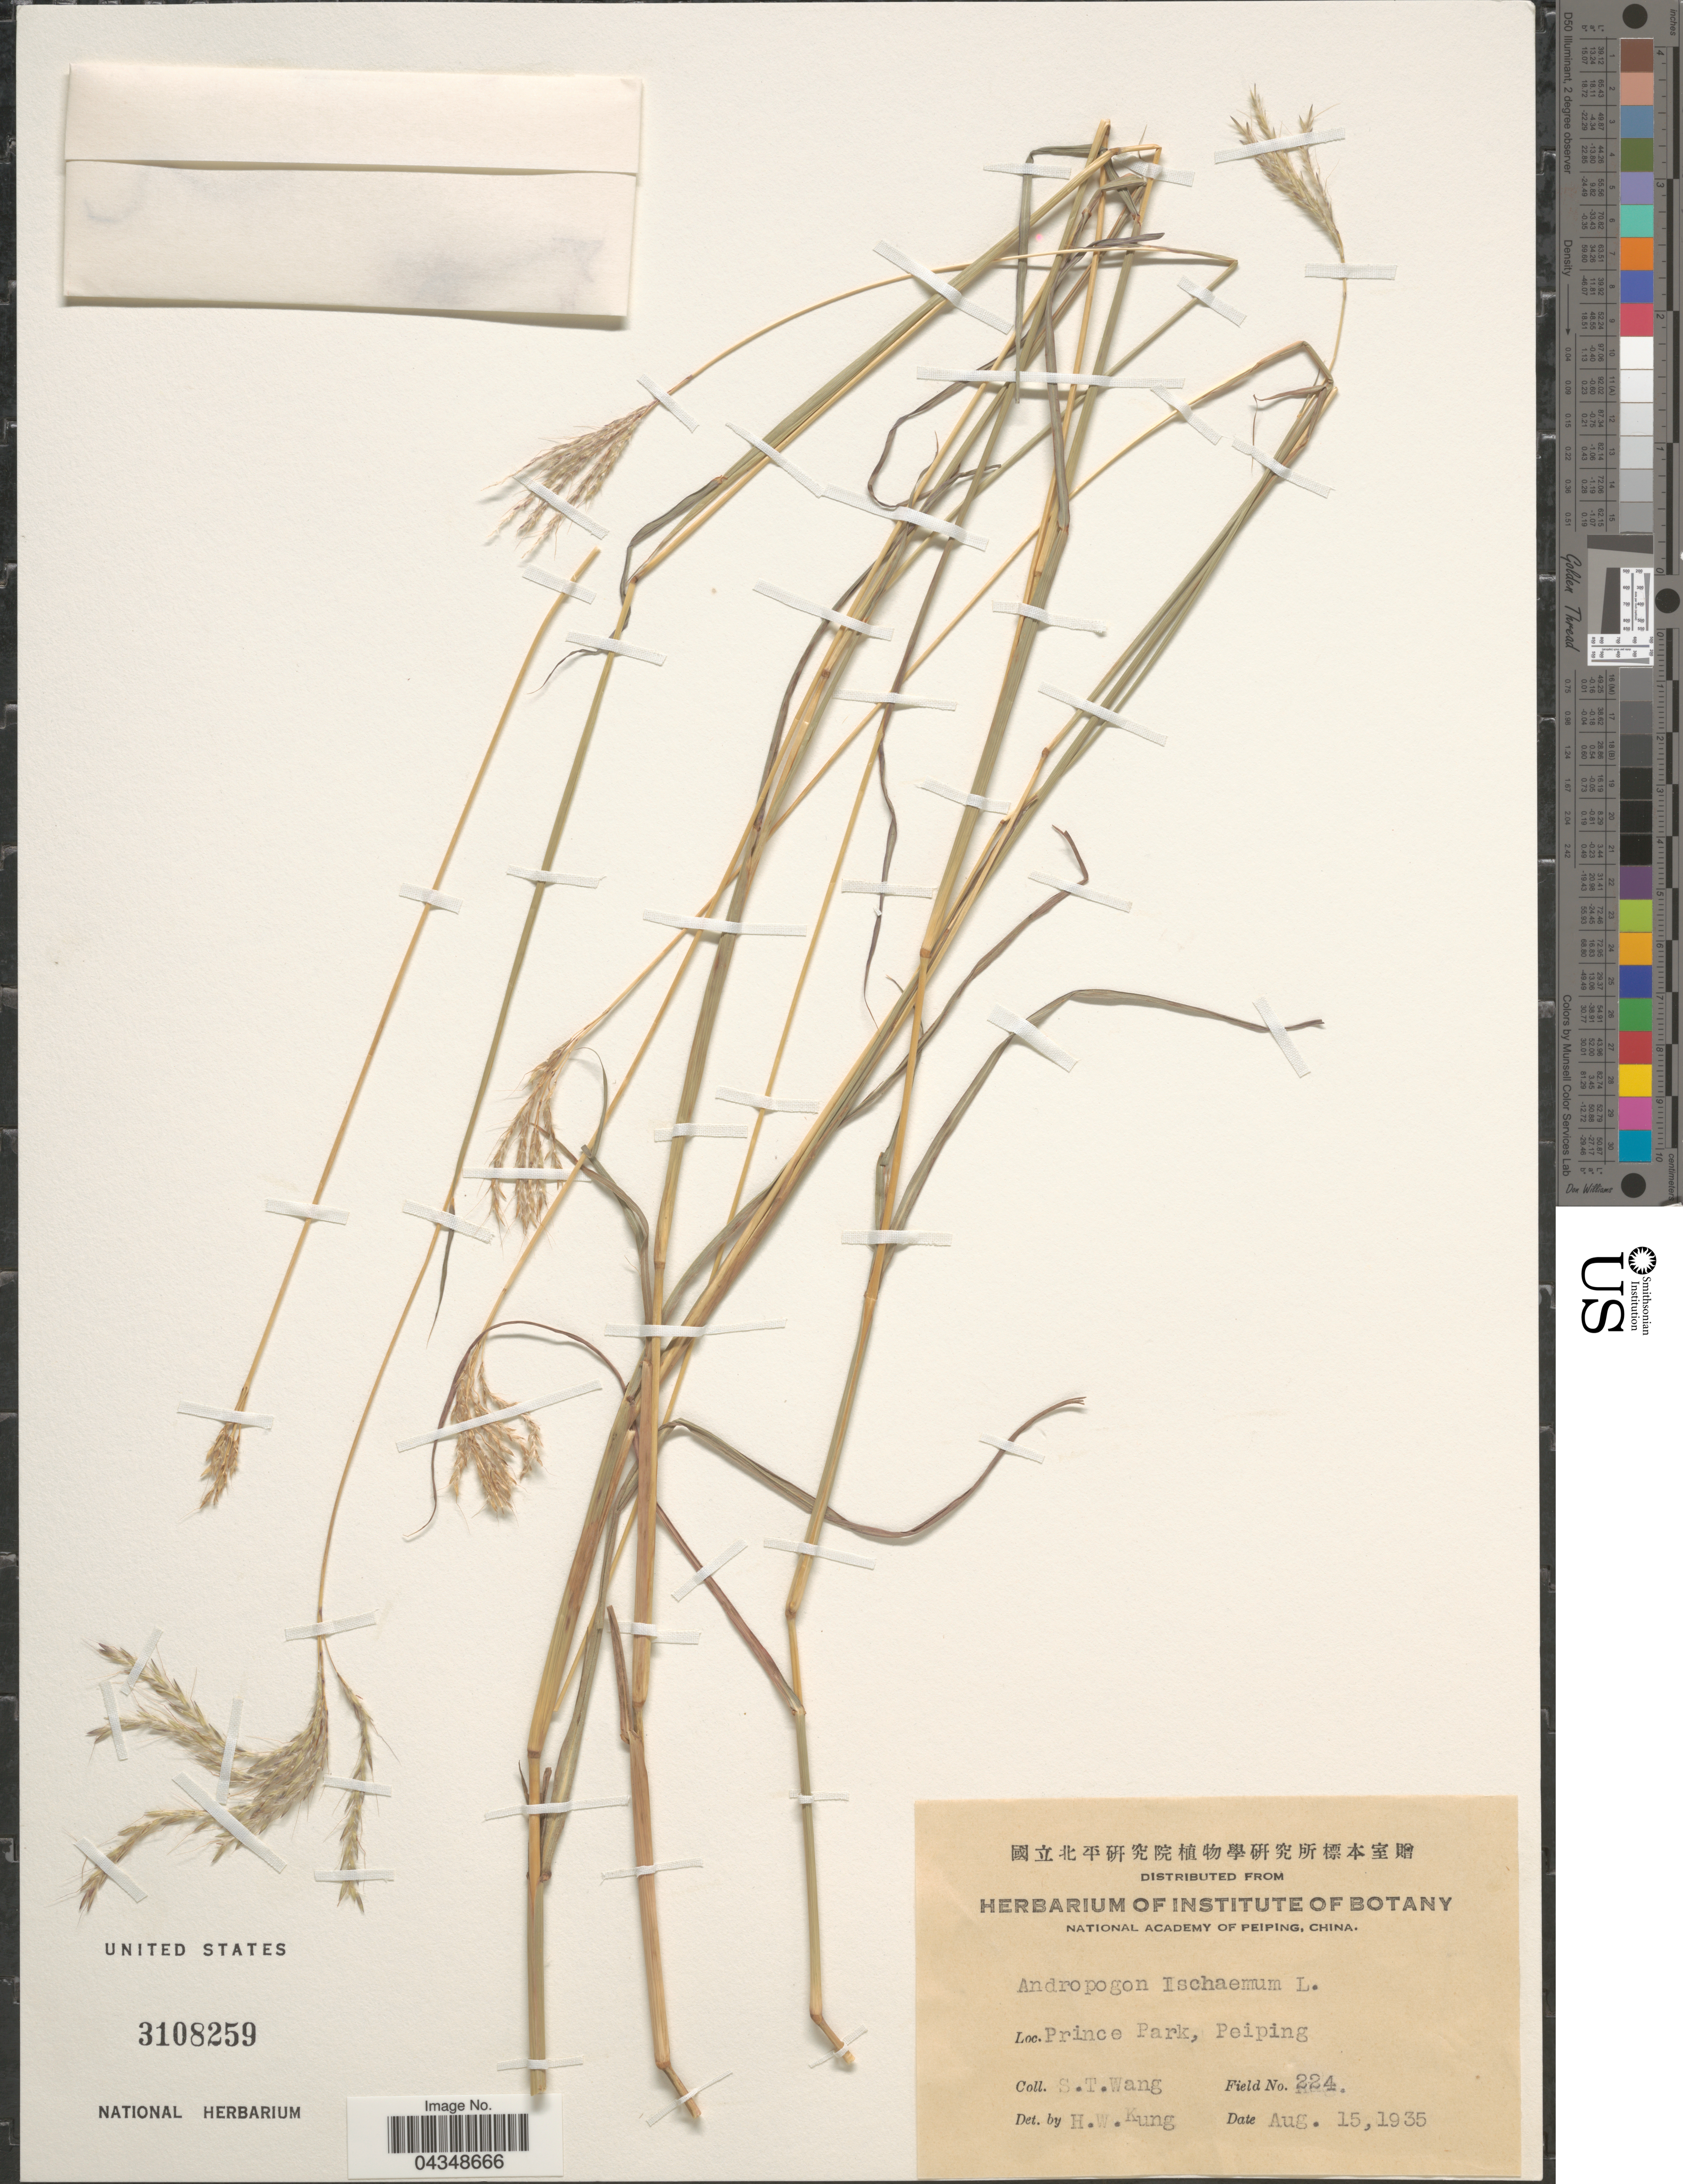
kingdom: Plantae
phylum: Tracheophyta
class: Liliopsida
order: Poales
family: Poaceae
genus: Bothriochloa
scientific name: Bothriochloa ischaemum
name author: (L.) Keng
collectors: S. Wang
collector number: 224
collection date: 1935-08-15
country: China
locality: Prince Park, Peiping.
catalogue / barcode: US 3108259